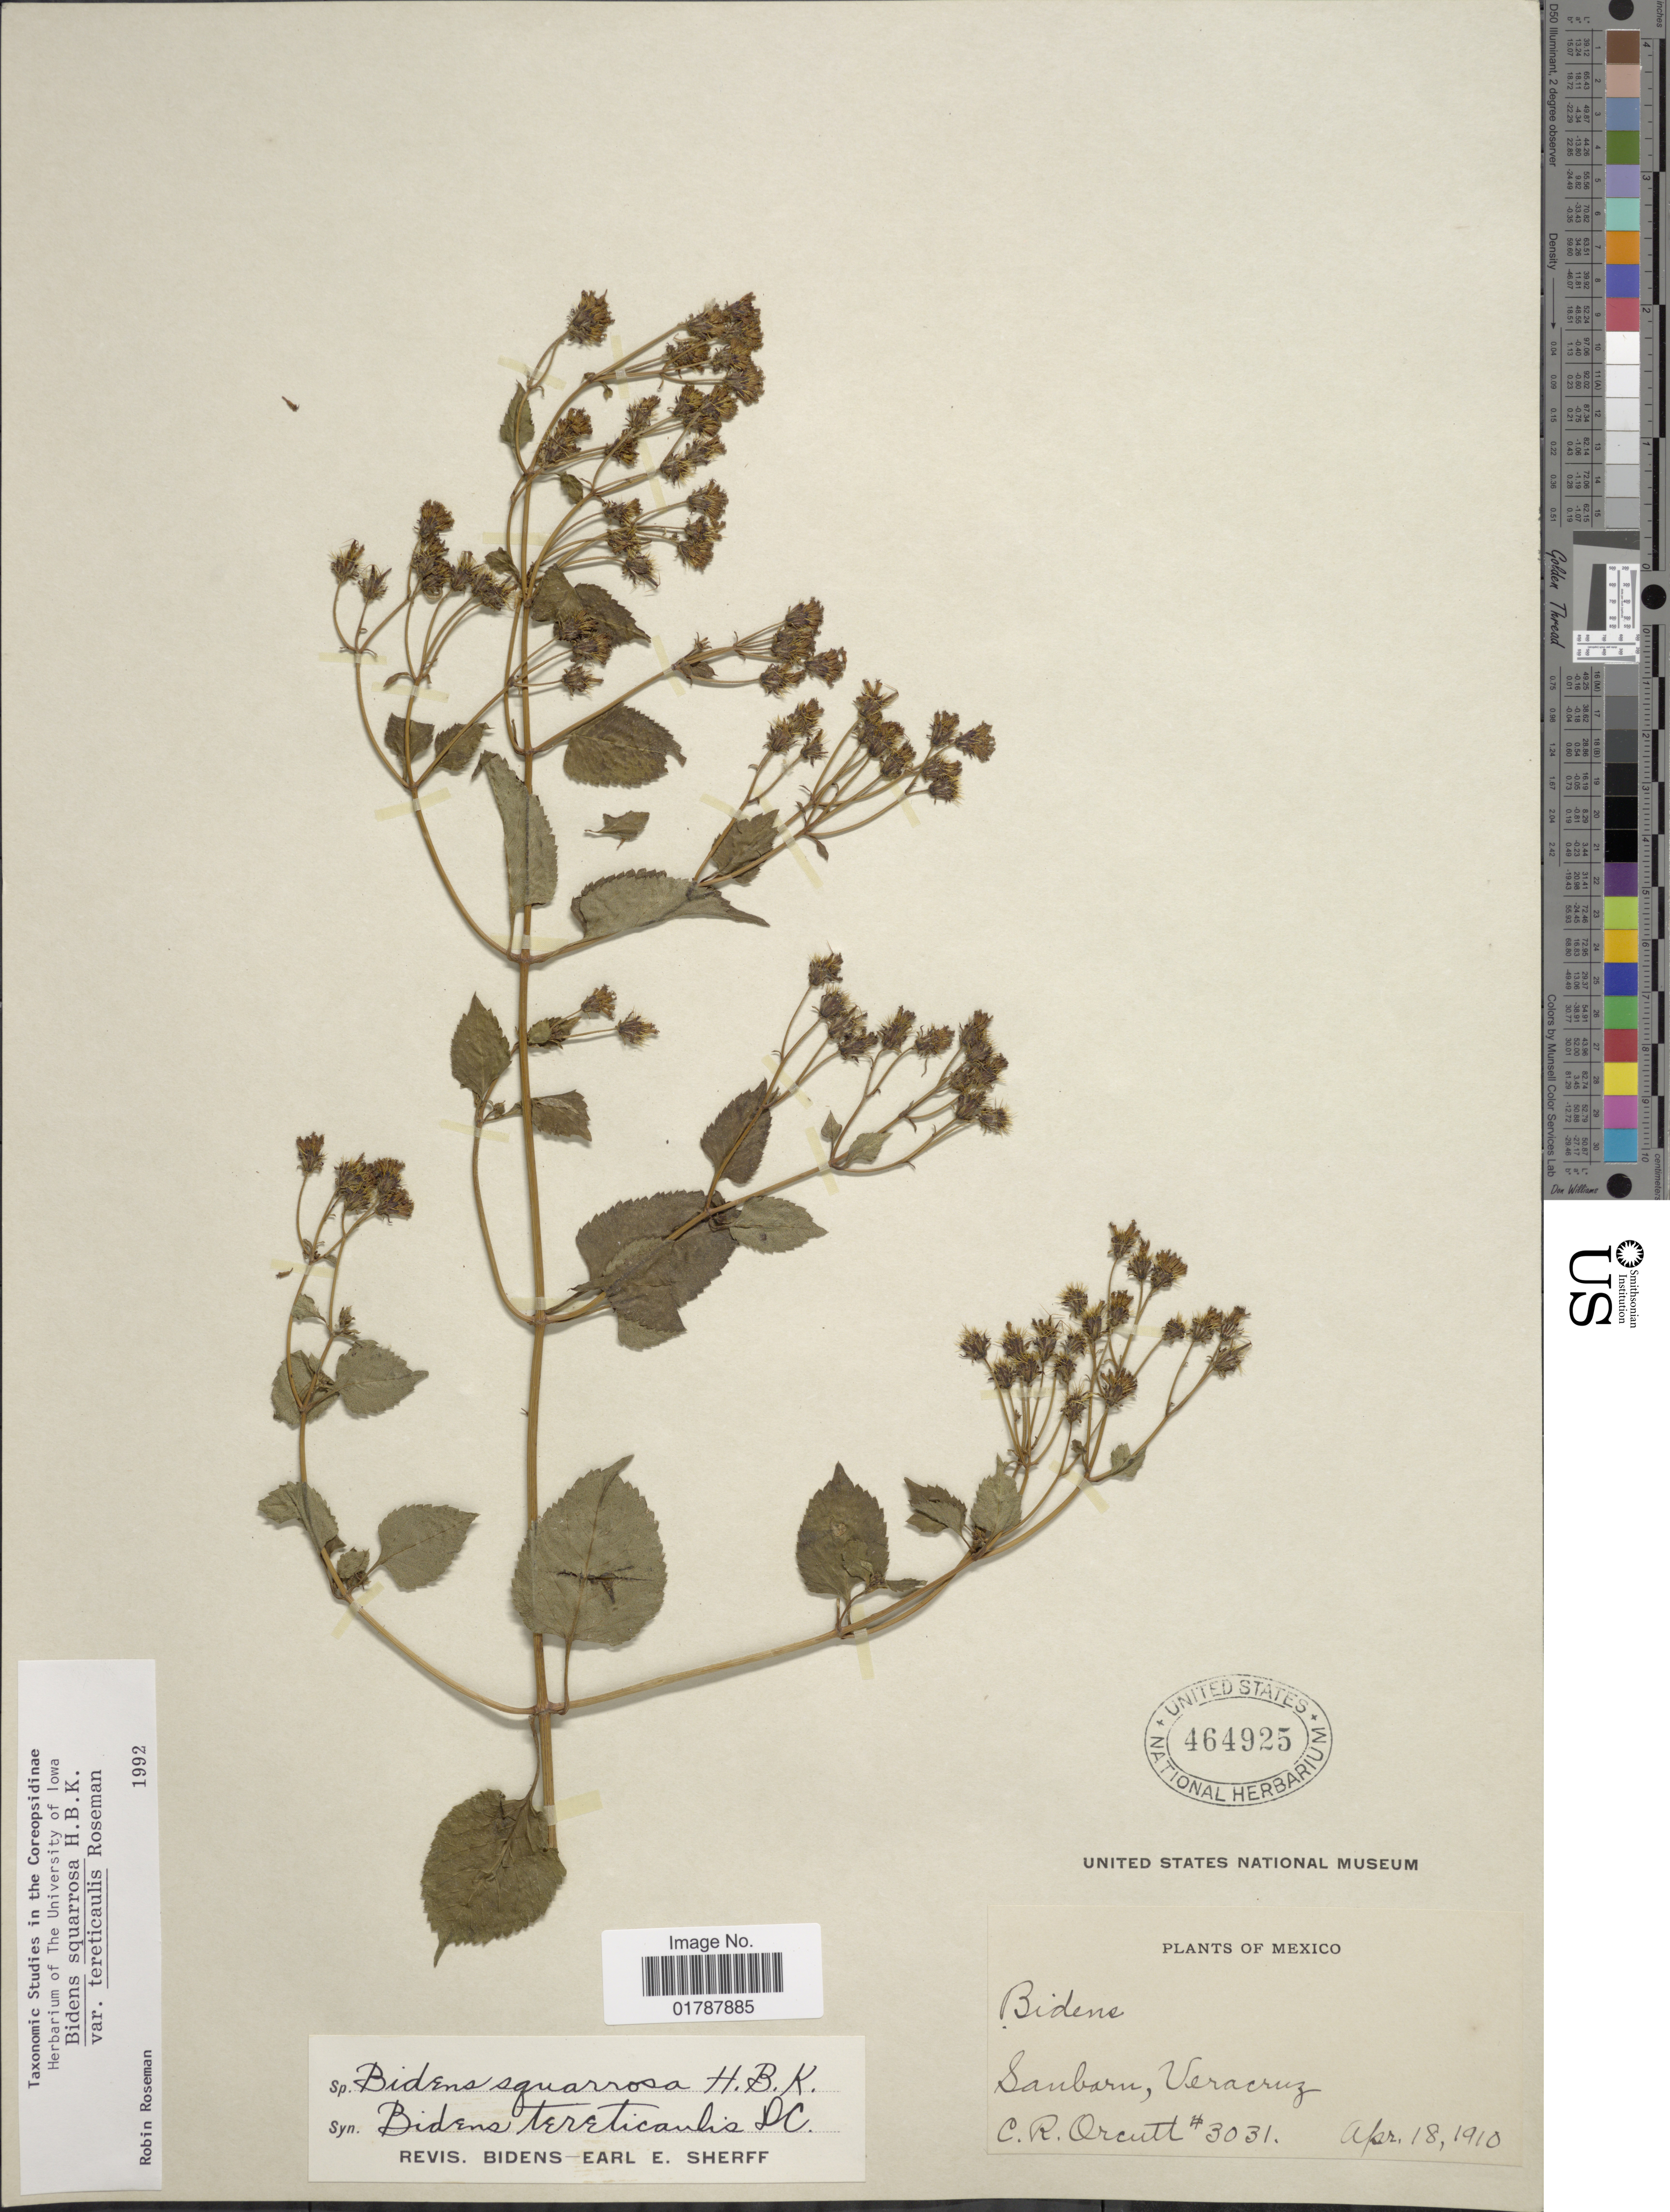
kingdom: Plantae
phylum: Tracheophyta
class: Magnoliopsida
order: Asterales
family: Asteraceae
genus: Bidens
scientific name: Bidens squarrosa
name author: Kunth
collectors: C. R. Orcutt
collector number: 3031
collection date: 1910-04-18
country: Mexico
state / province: Veracruz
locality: Sanbarn, Veracruz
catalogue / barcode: US 464925